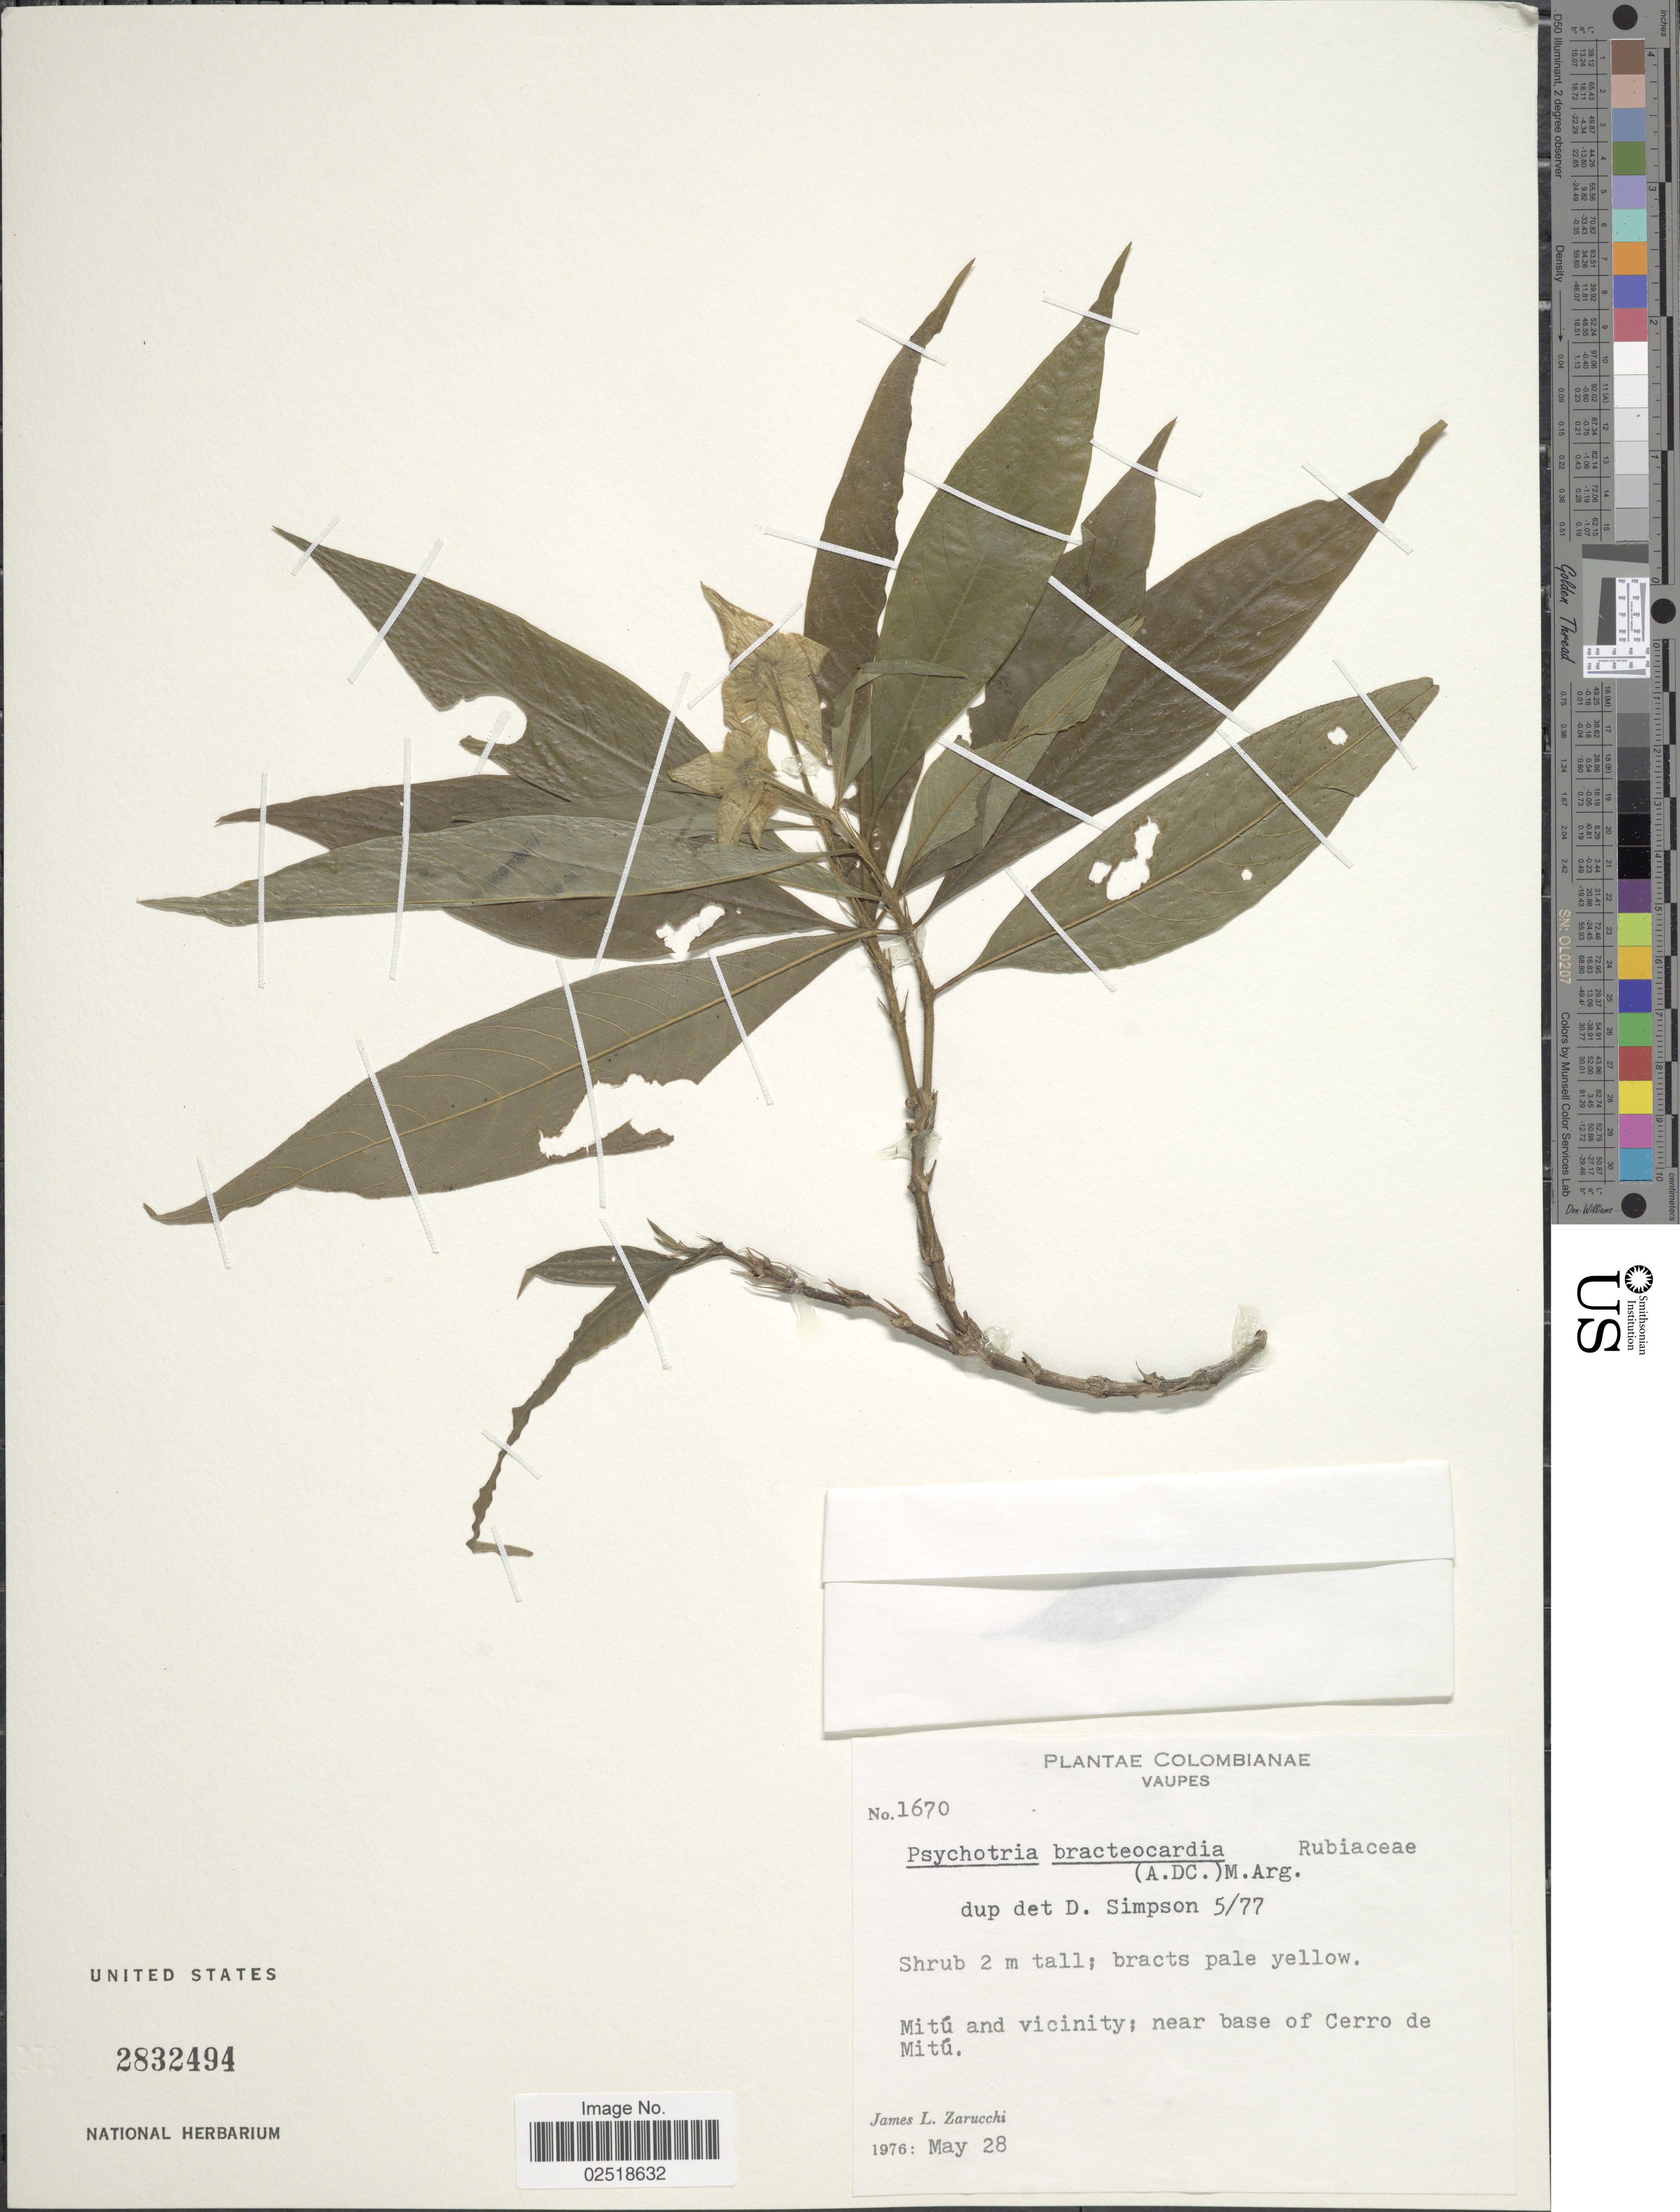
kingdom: Plantae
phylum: Tracheophyta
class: Magnoliopsida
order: Gentianales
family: Rubiaceae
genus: Psychotria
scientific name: Psychotria bracteocardia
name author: (DC.) Müll. Arg.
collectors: J. L. Zarucchi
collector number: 1670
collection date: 1976-05-28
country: Colombia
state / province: Vaupés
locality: Mitú and vicinity; near base of Cerro de Mitú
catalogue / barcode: US 2832494